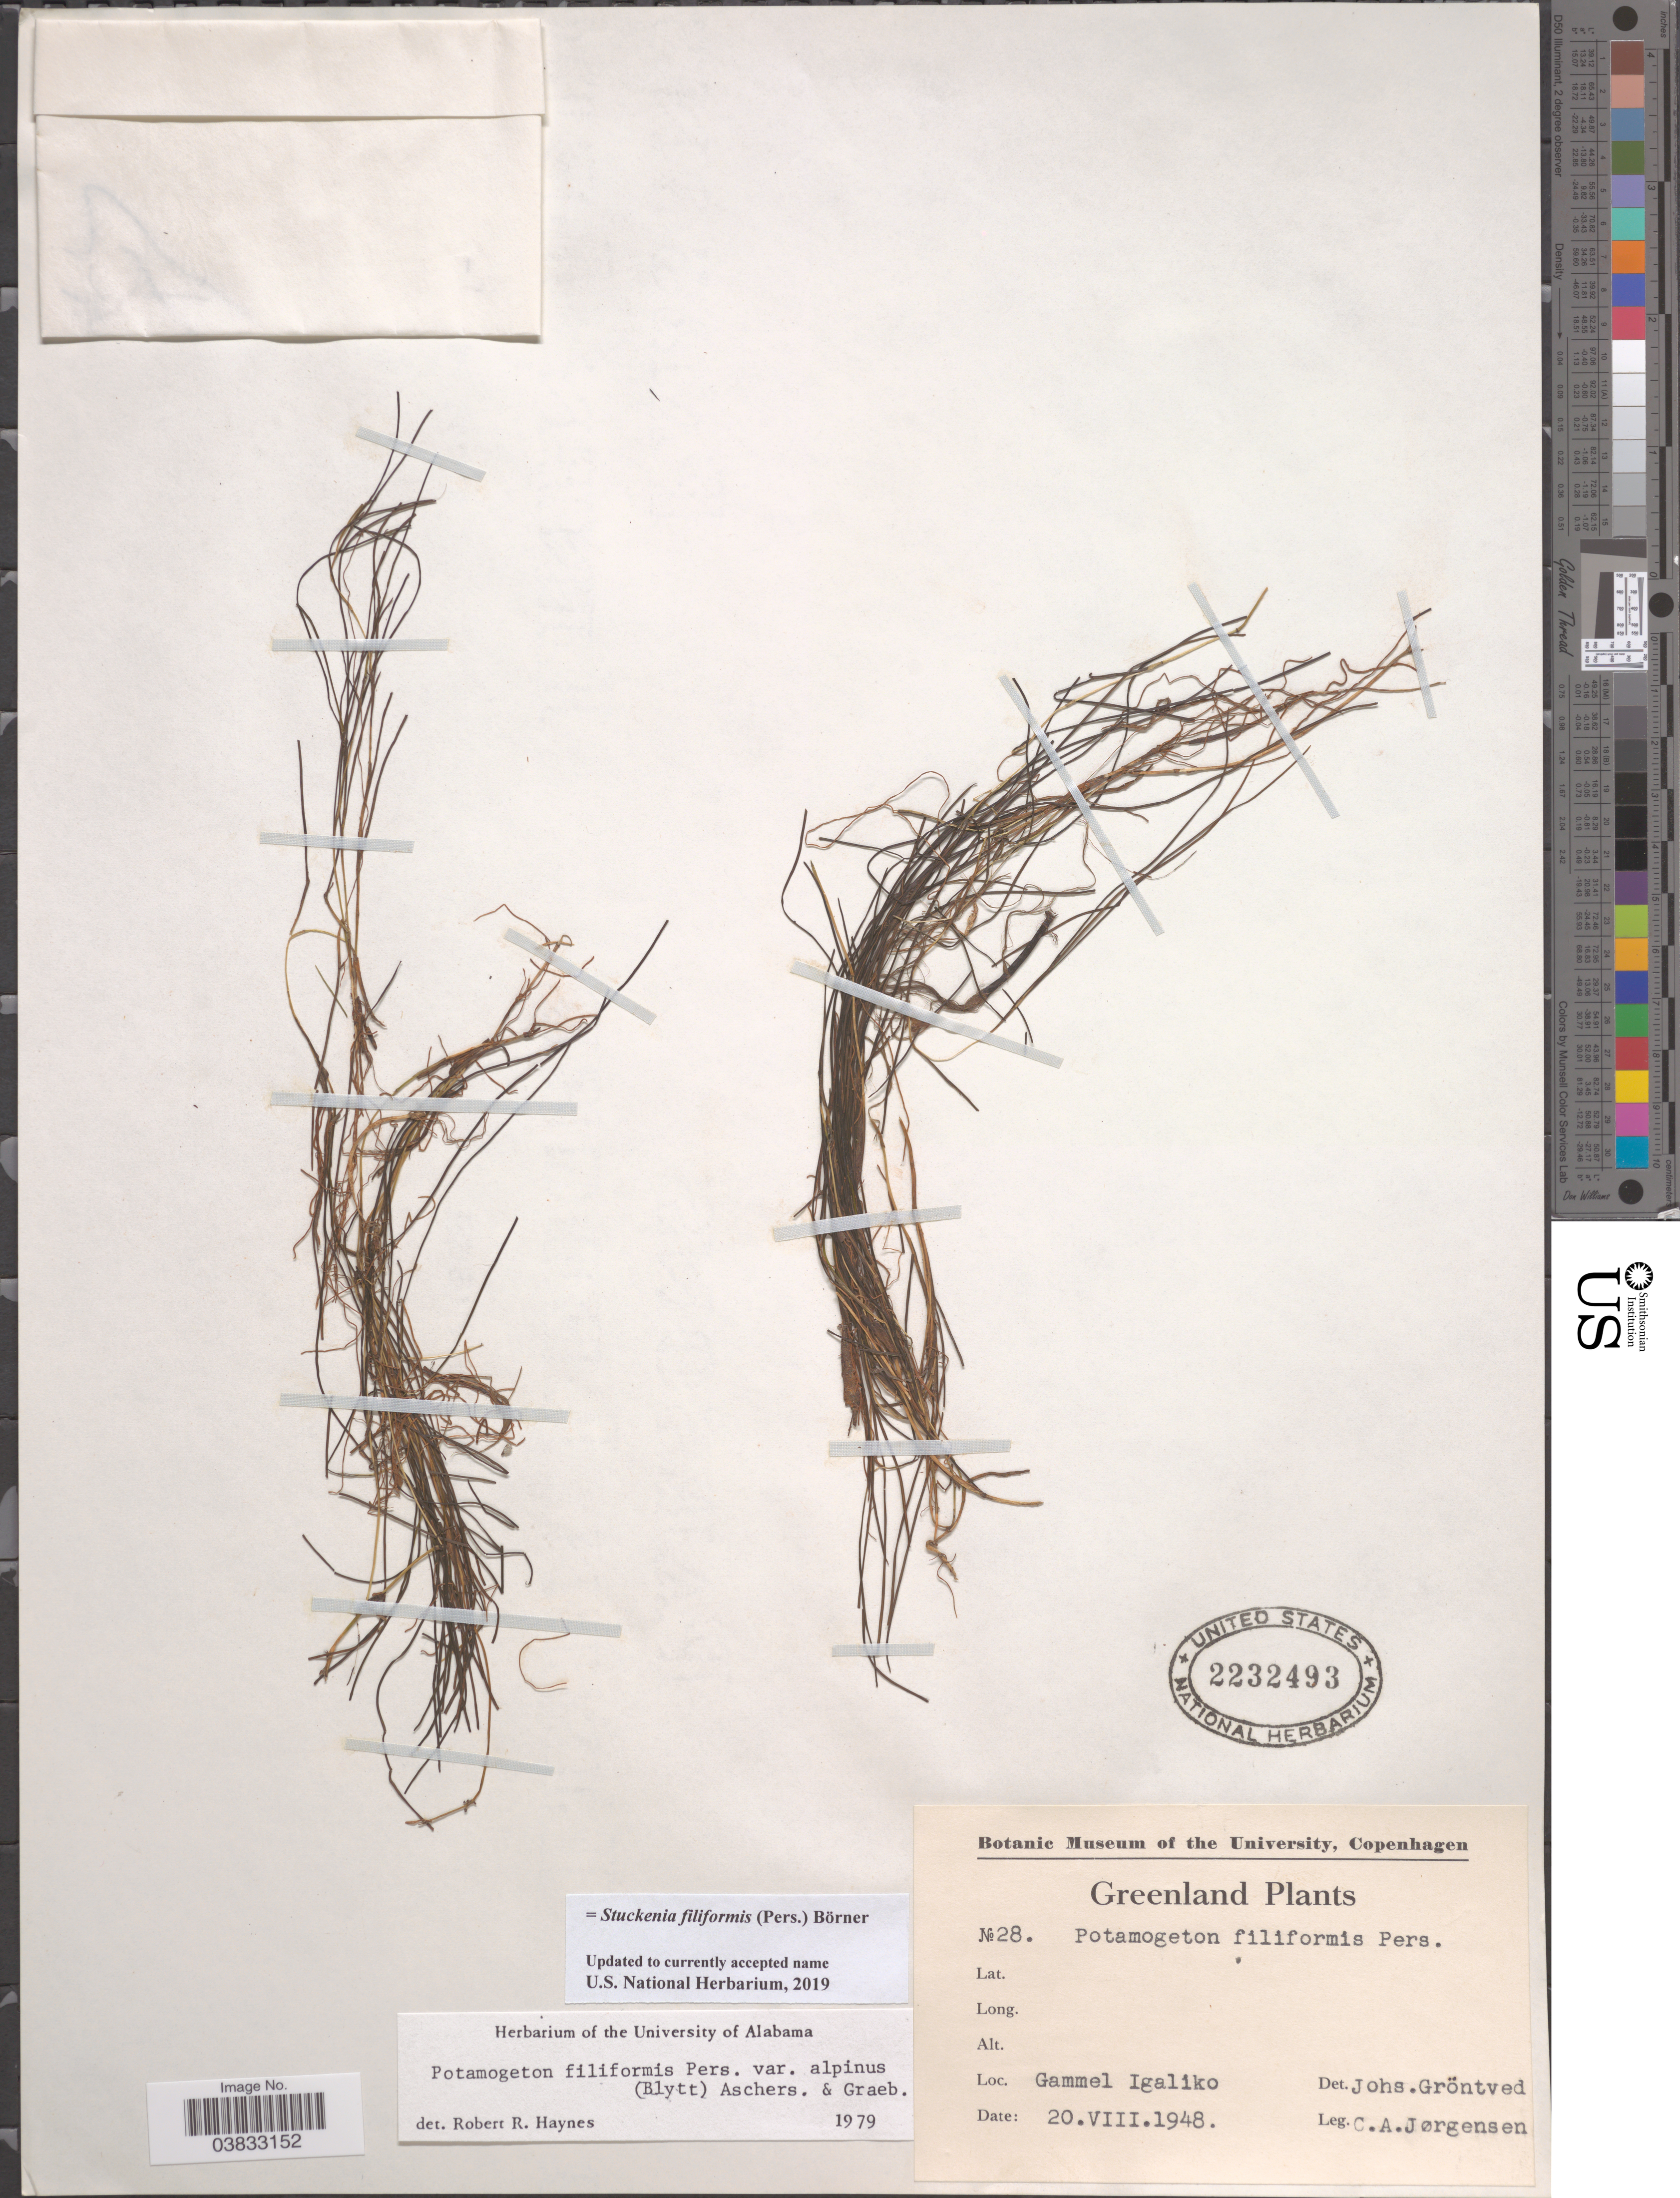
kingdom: Plantae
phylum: Tracheophyta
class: Liliopsida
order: Alismatales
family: Potamogetonaceae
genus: Stuckenia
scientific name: Stuckenia filiformis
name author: (Pers.) Börner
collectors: C. A. Jørgensen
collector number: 28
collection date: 1948-08-20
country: Greenland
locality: Gammel Igaliko.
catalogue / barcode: US 2232493